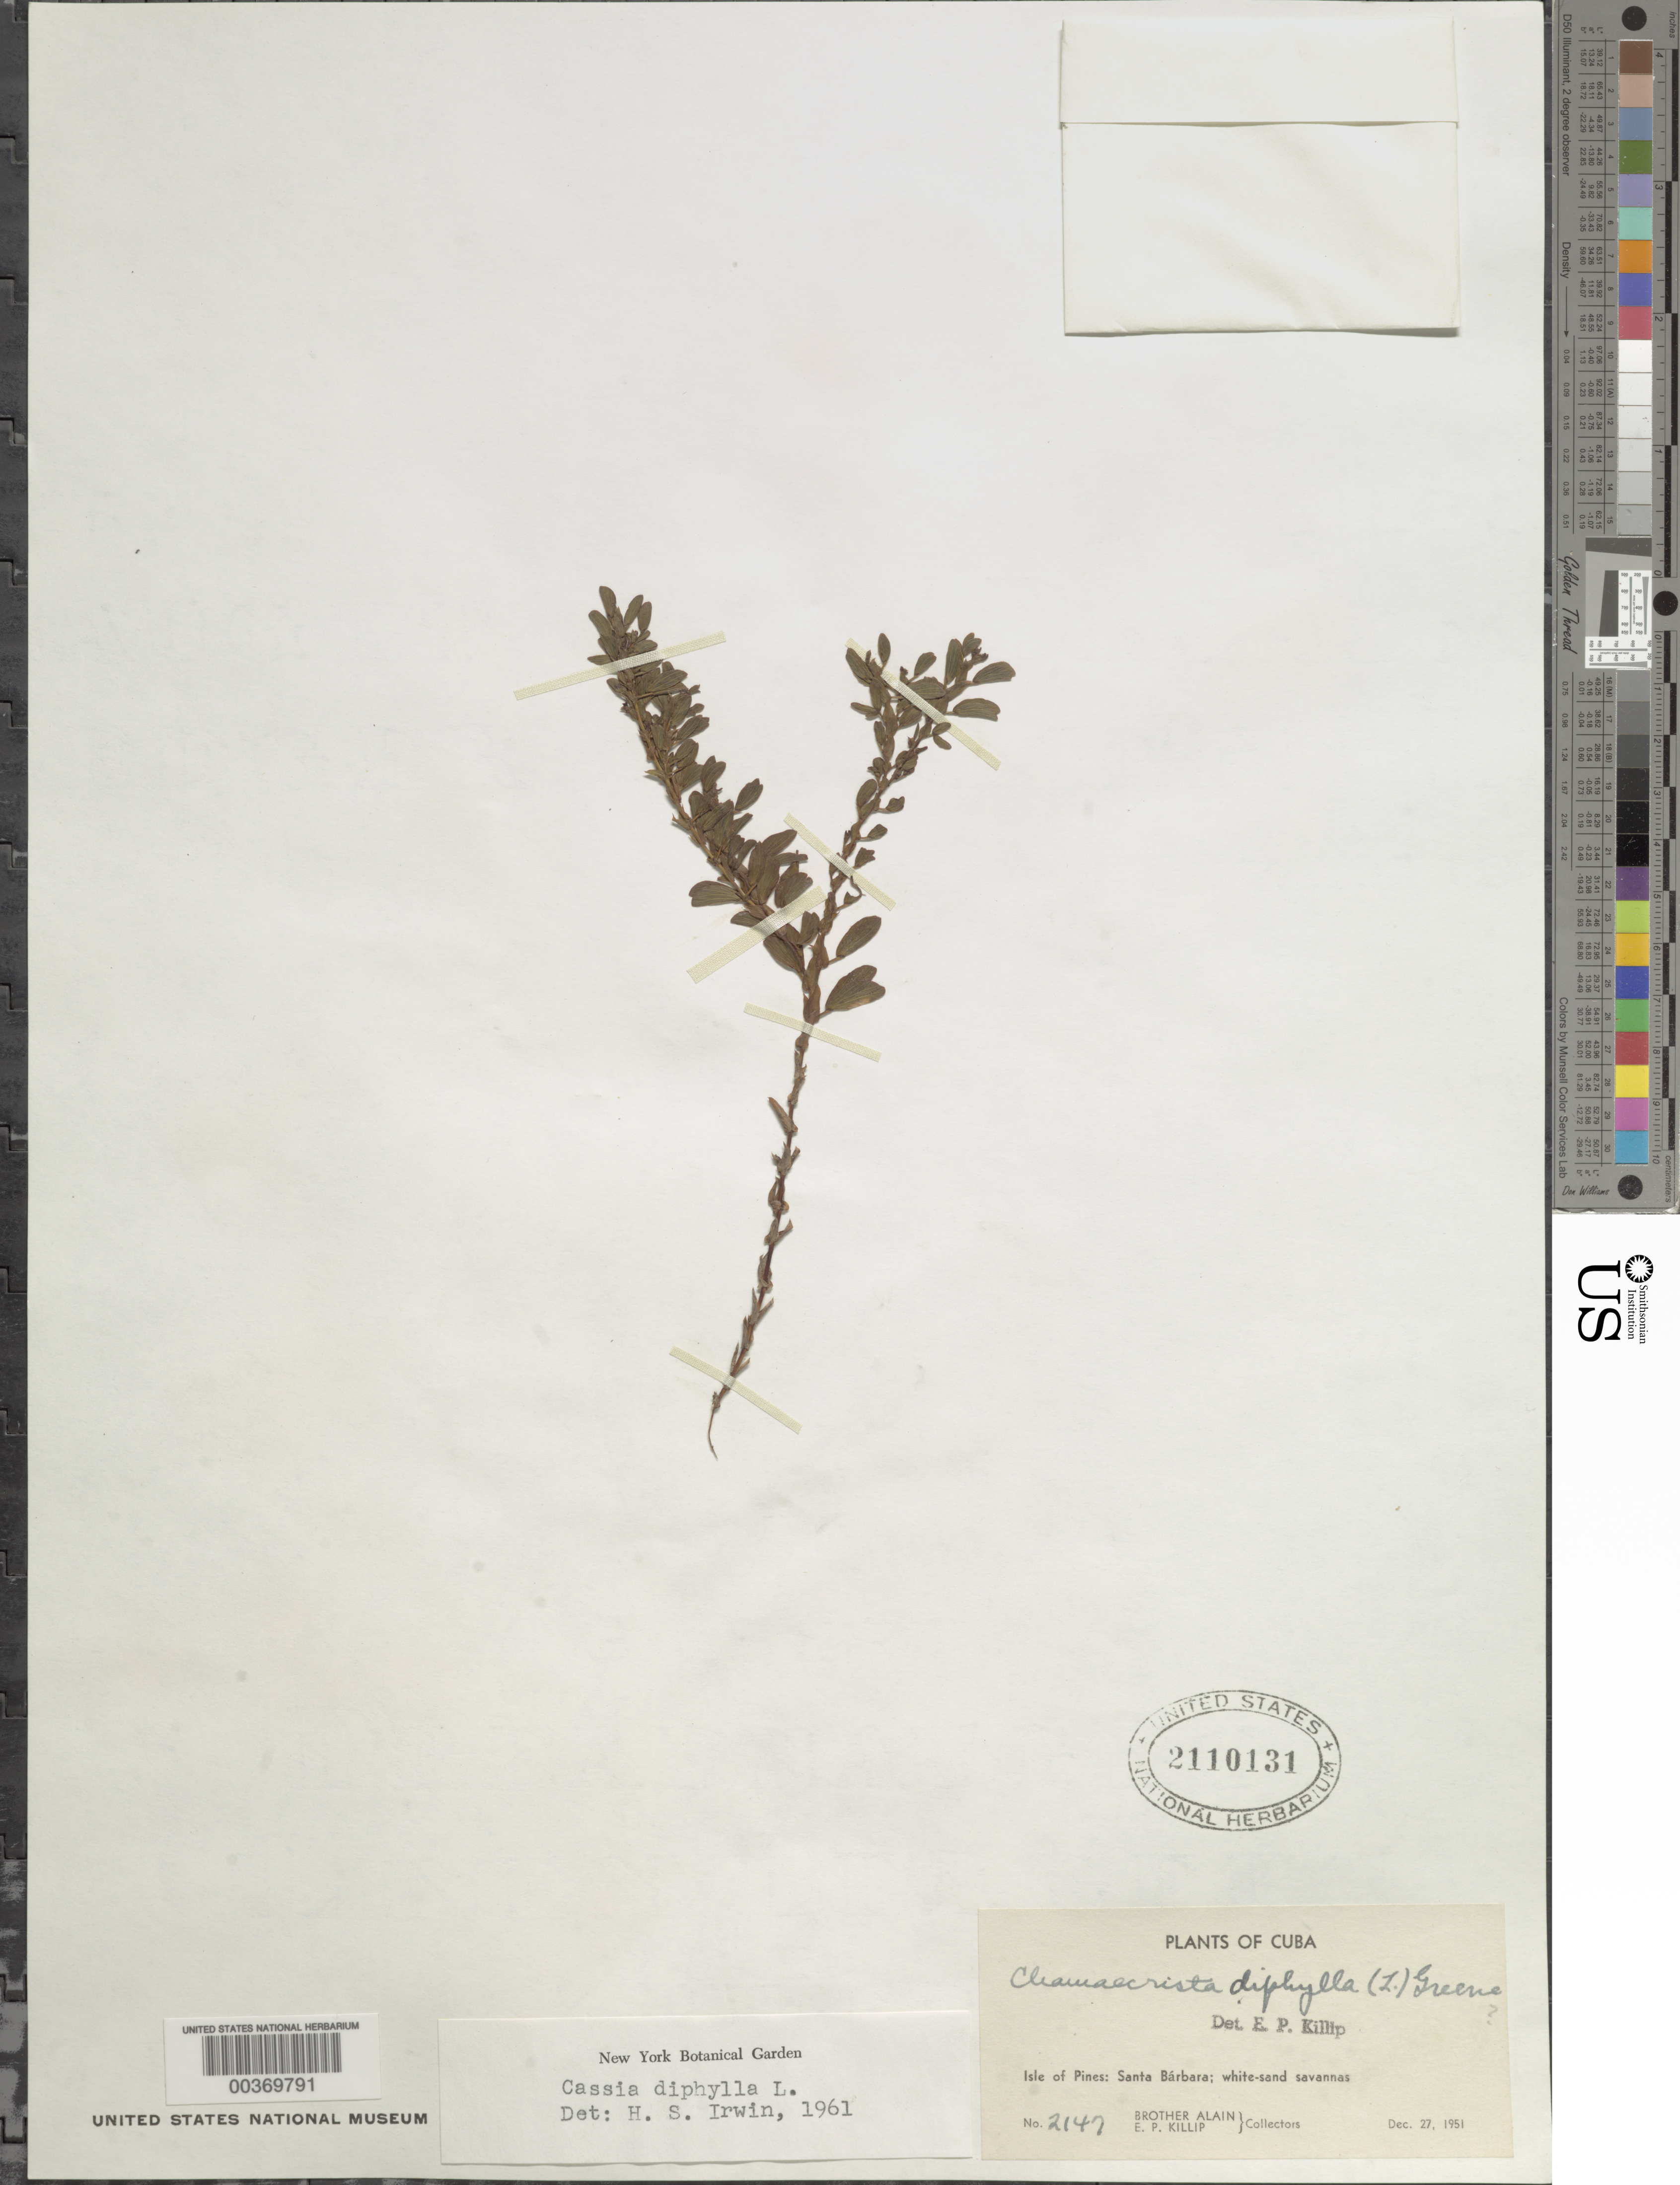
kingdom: Plantae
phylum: Tracheophyta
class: Magnoliopsida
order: Fabales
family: Fabaceae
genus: Chamaecrista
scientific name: Chamaecrista diphylla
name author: (L.) Greene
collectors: A. H. Liogier & E. P. Killip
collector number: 2147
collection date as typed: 27 Dec 1951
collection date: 1951-12-27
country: Cuba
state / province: Isla de La Juventud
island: Isla de La Juventud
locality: Santa barbara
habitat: White-sand savannas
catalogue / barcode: US 2110131